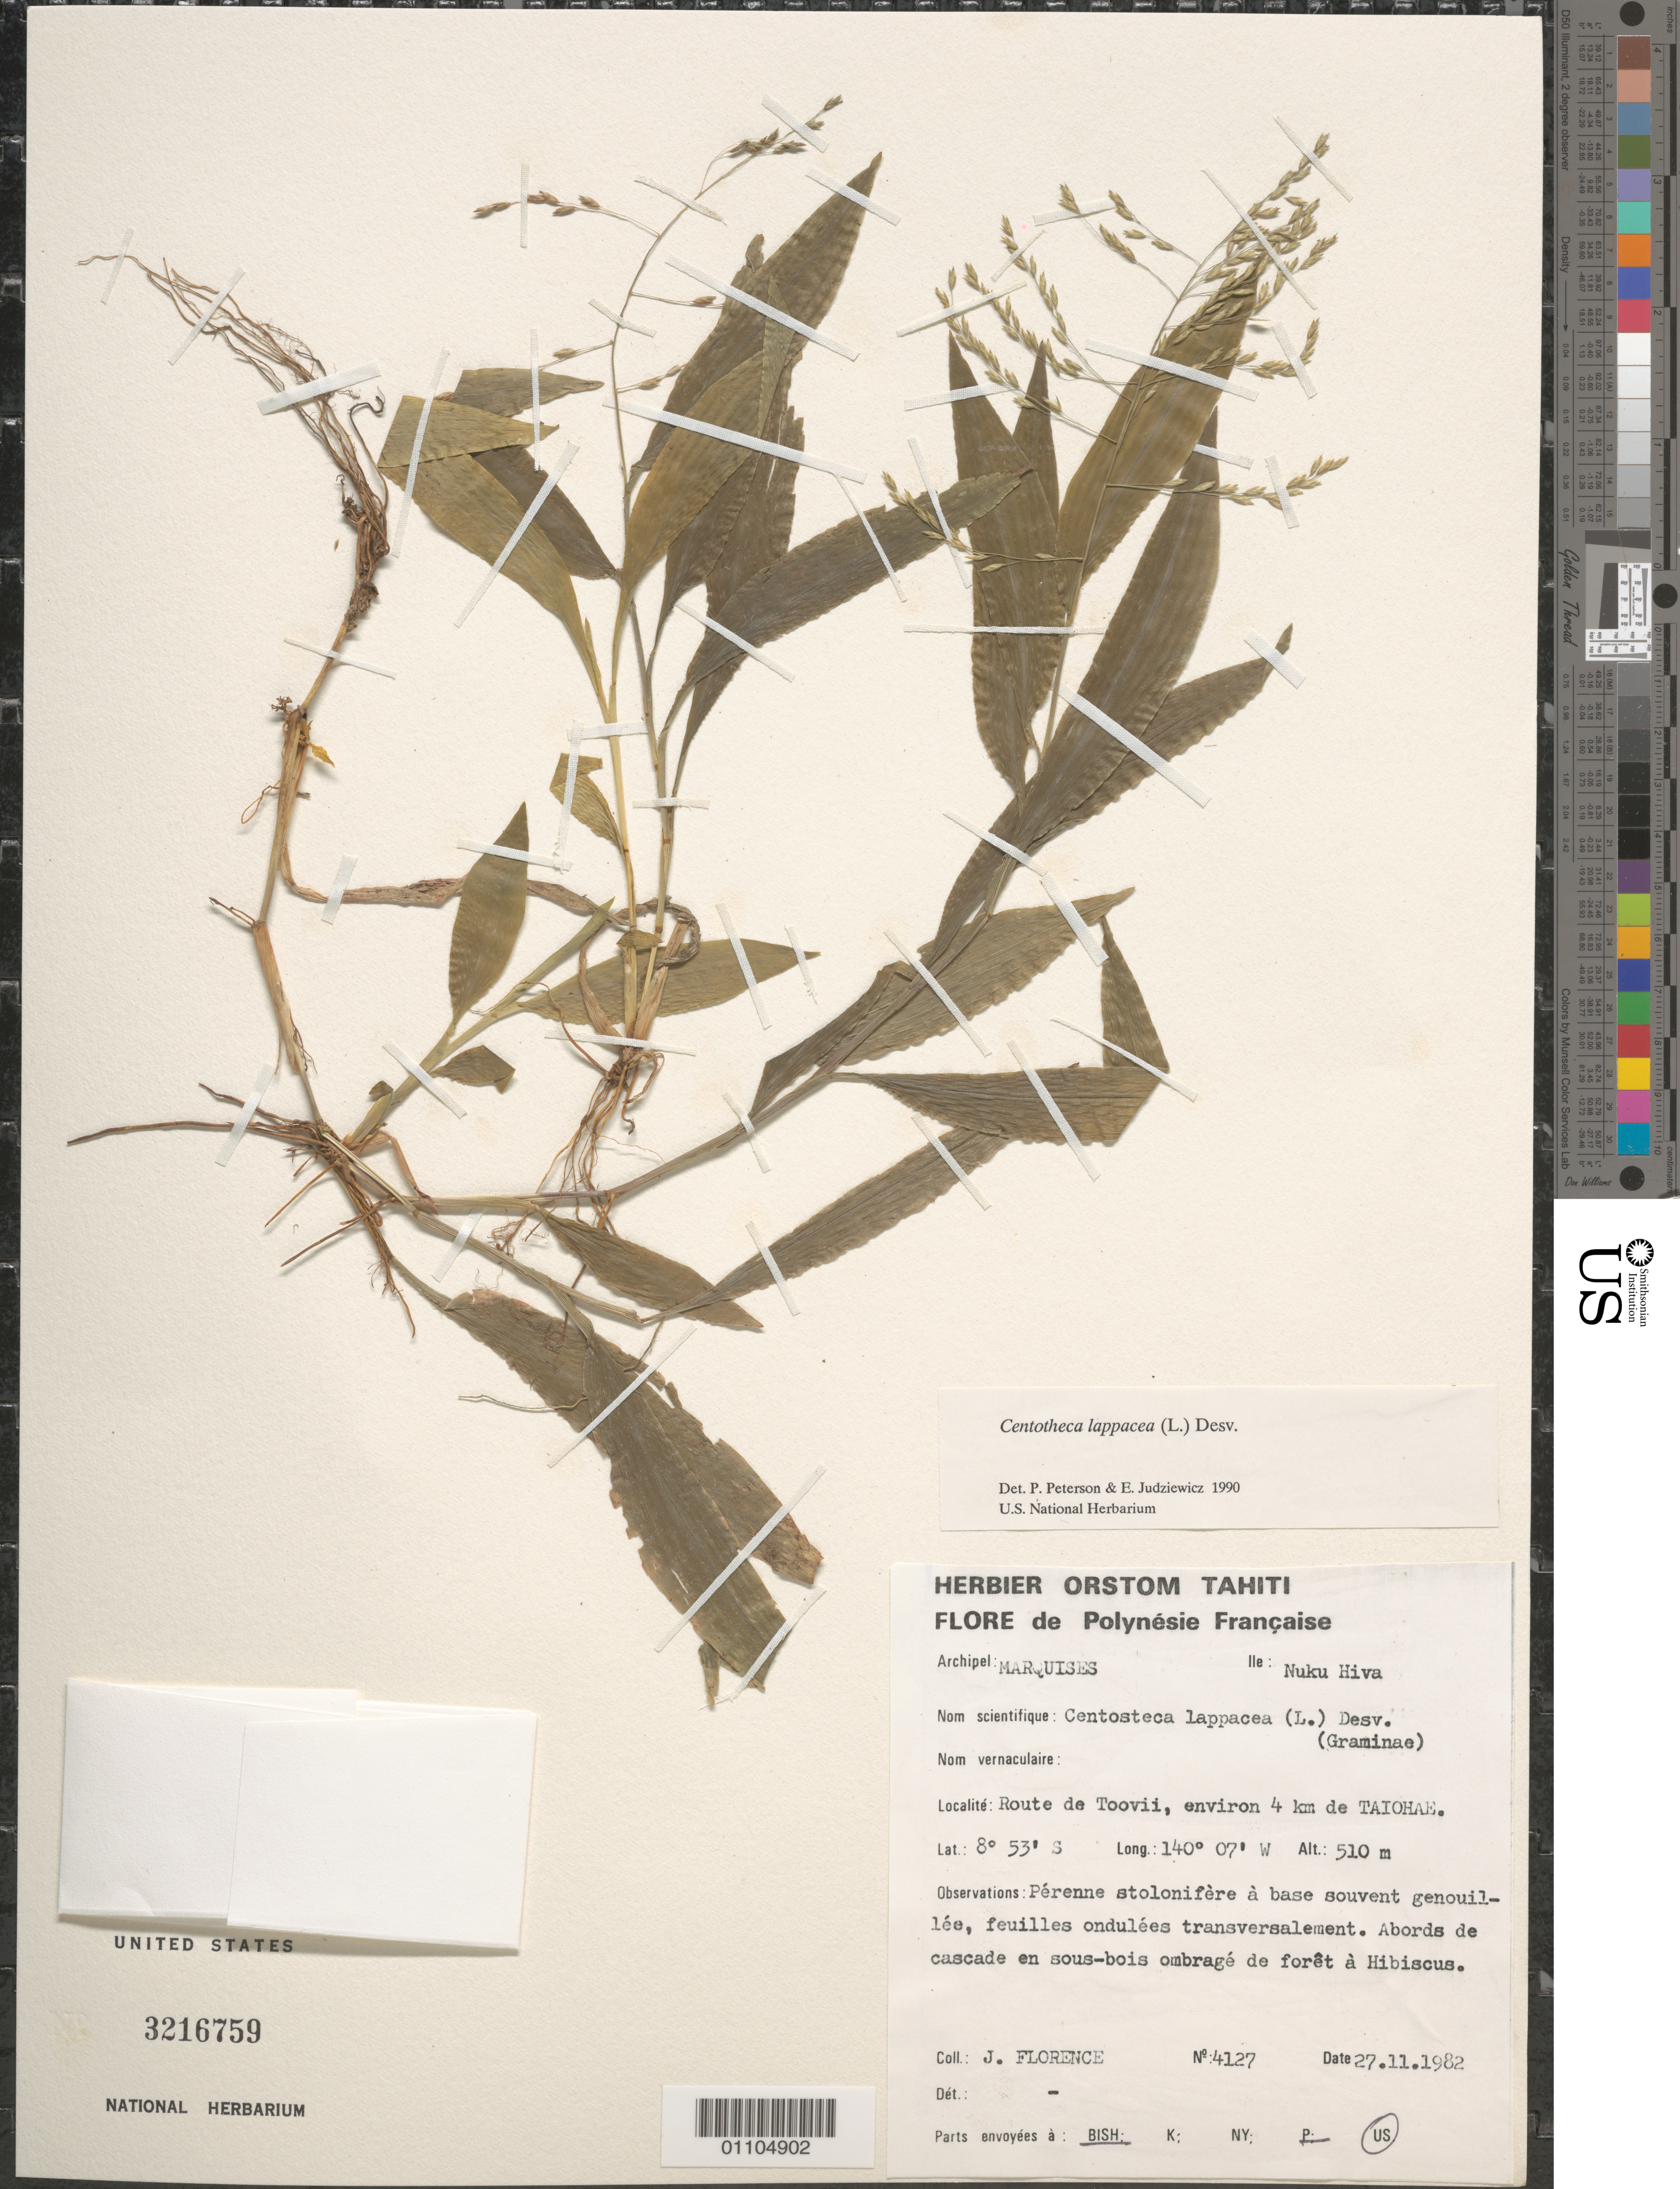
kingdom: Plantae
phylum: Tracheophyta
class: Liliopsida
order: Poales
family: Poaceae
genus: Centotheca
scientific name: Centotheca lappacea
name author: (L.) Desv.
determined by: Peterson, P. M.; Judziewicz, E. J.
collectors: J. Florence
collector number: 4127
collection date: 1982-11-27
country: French Polynesia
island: Nuku Hiva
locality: route de Toovii, environ 4 km de Taiohae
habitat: abords de cascade en sous-bois ombrage de foret a Hibiscus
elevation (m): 510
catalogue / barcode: US 3216759